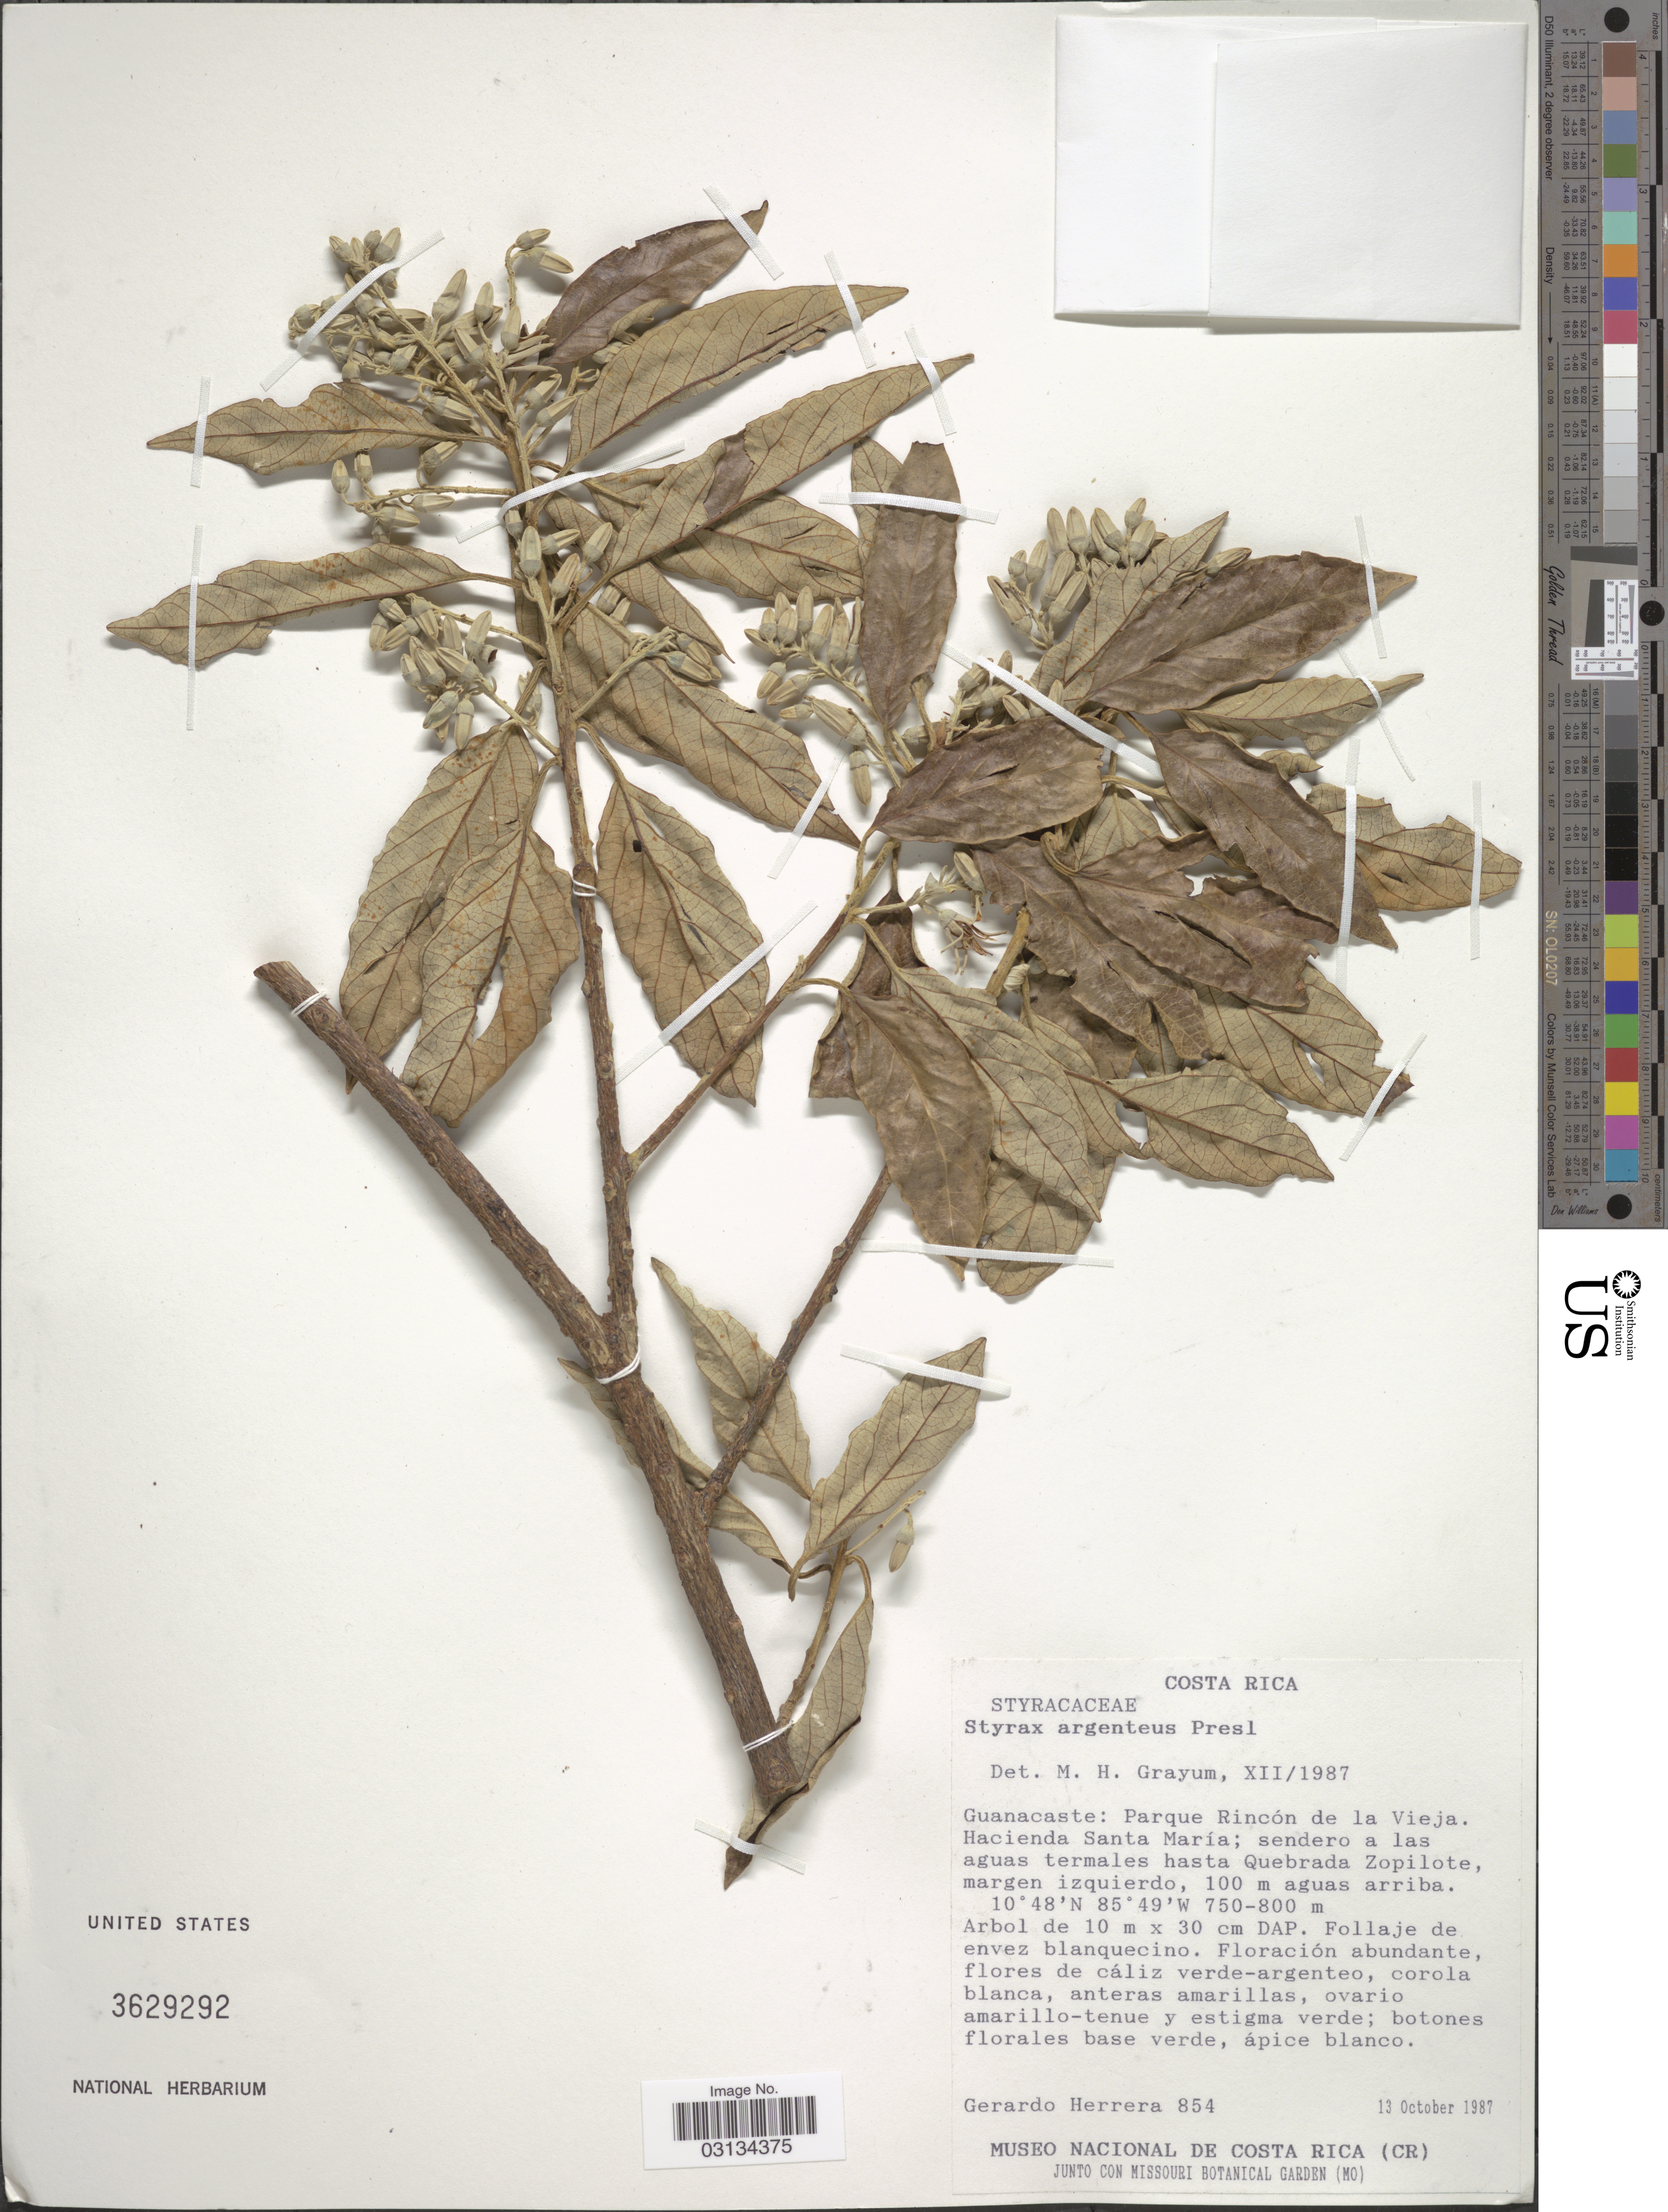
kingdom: Plantae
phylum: Tracheophyta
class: Magnoliopsida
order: Ericales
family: Styracaceae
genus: Styrax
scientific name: Styrax argenteus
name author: C. Presl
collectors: G. Herrera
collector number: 854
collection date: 1987-10-13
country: Costa Rica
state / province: Guanacaste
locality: Parque Rincón de la Vieja. Hacienda Santa María; sendero a las aguas termales hasta Quebrada Zopilote, margen izquierdo.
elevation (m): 750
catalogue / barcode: US 3629292